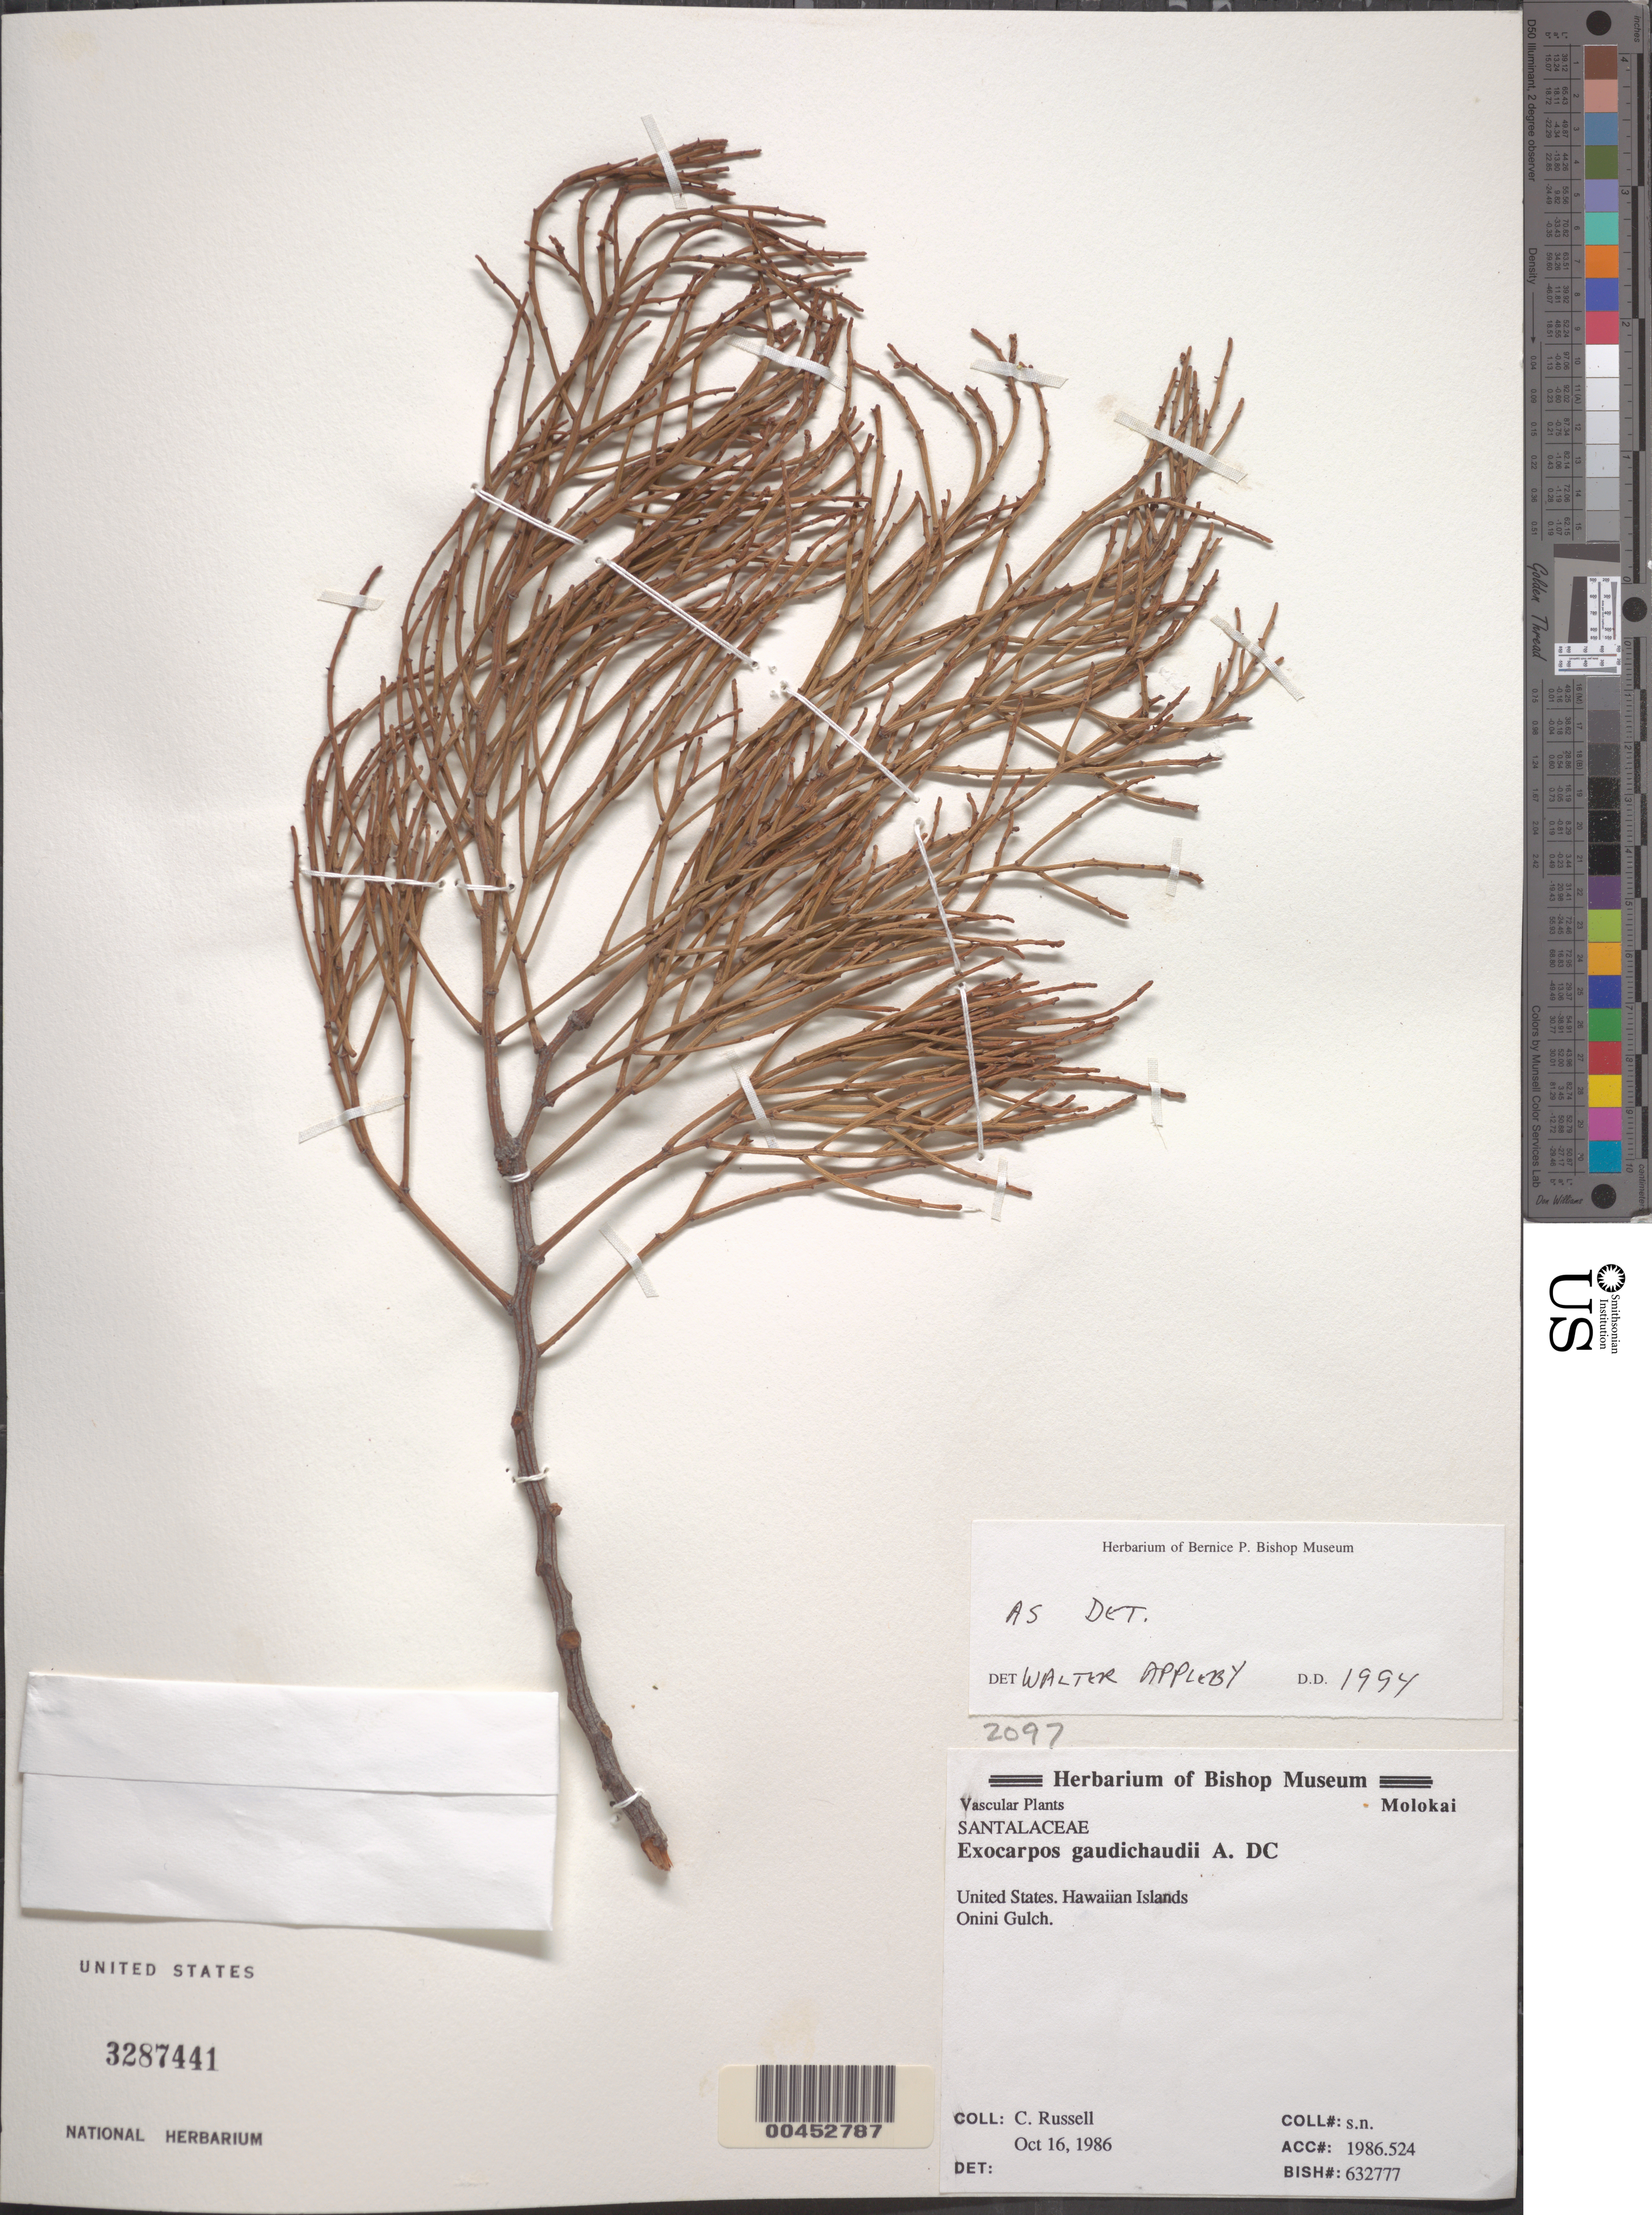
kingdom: Plantae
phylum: Tracheophyta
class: Magnoliopsida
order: Santalales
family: Santalaceae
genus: Exocarpos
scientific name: Exocarpos gaudichaudii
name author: A. DC.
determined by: Appleby, W.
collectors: C. Russell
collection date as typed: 16 Oct 1986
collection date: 1986-10-16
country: United States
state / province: Hawaii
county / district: Maui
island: Moloka'i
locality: Onini Gulch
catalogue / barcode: US 3287441